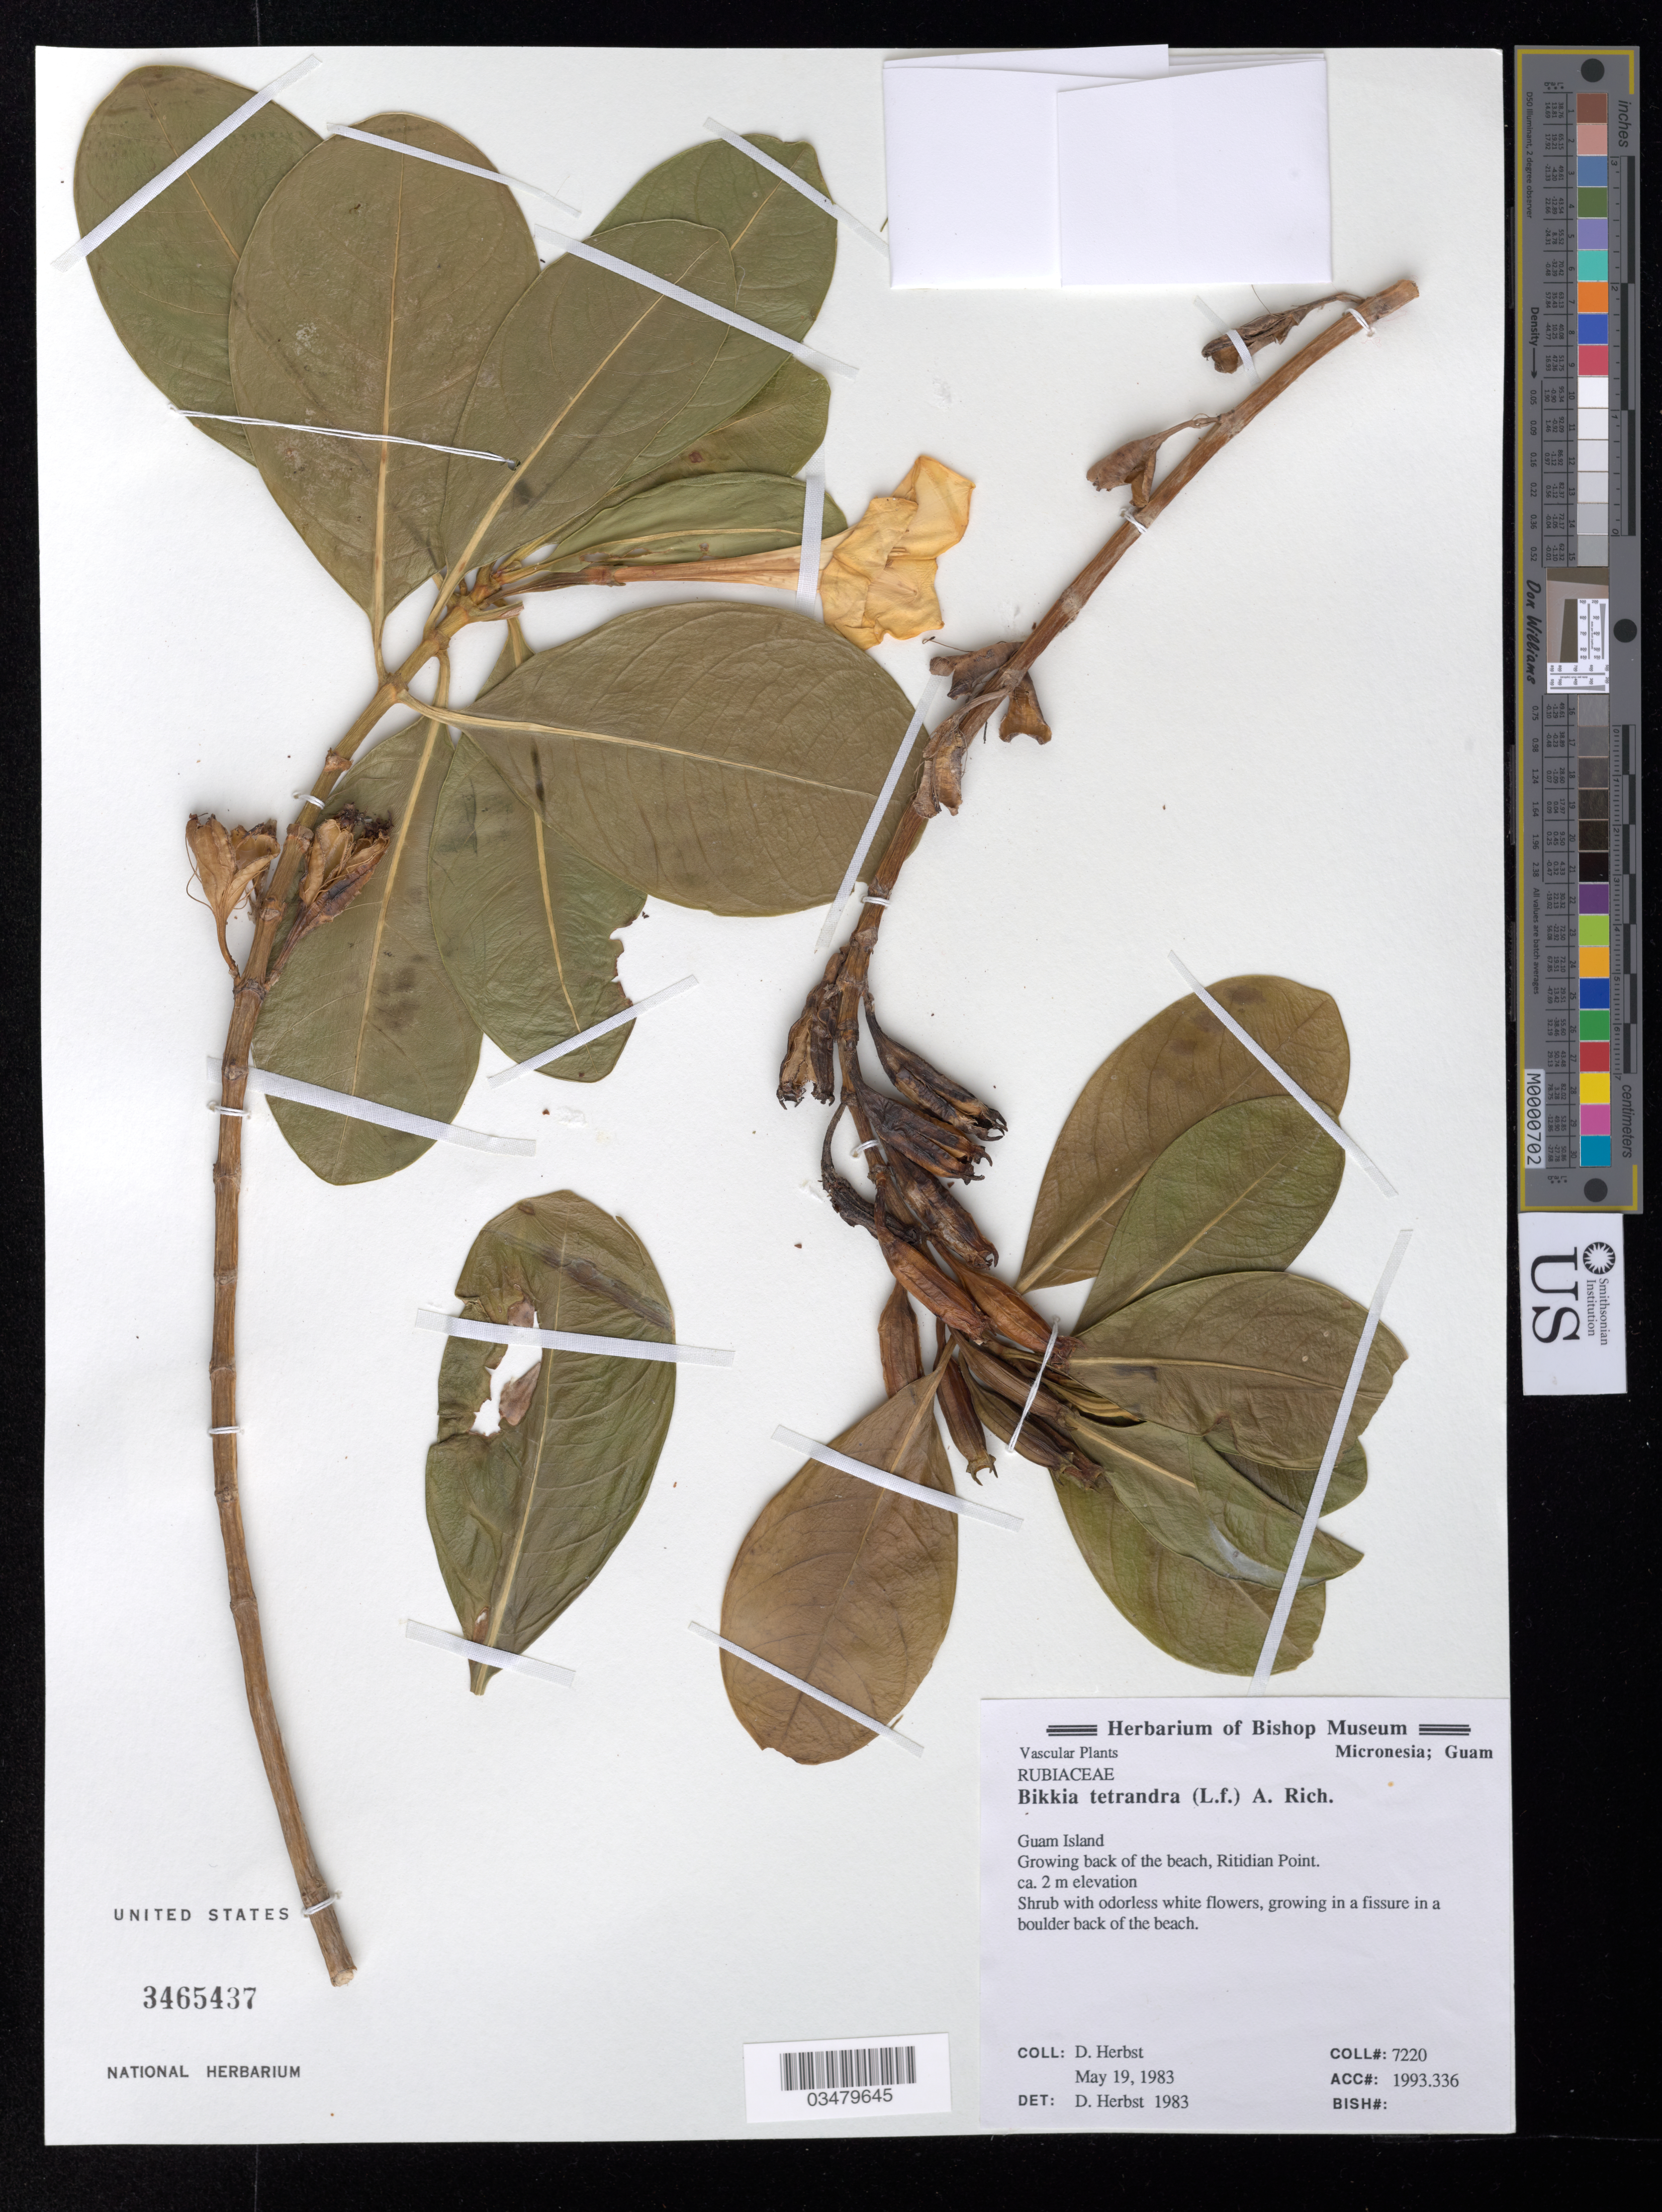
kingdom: Plantae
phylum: Tracheophyta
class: Magnoliopsida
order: Gentianales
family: Rubiaceae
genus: Bikkia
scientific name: Bikkia tetrandra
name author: (L. f.) A. Rich.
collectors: D. R. Herbst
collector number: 7220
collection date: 1983-05-19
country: Guam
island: Guam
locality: back of the beach, Ritidian Point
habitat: Fissure in a boulder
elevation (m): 2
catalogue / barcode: US 3465437